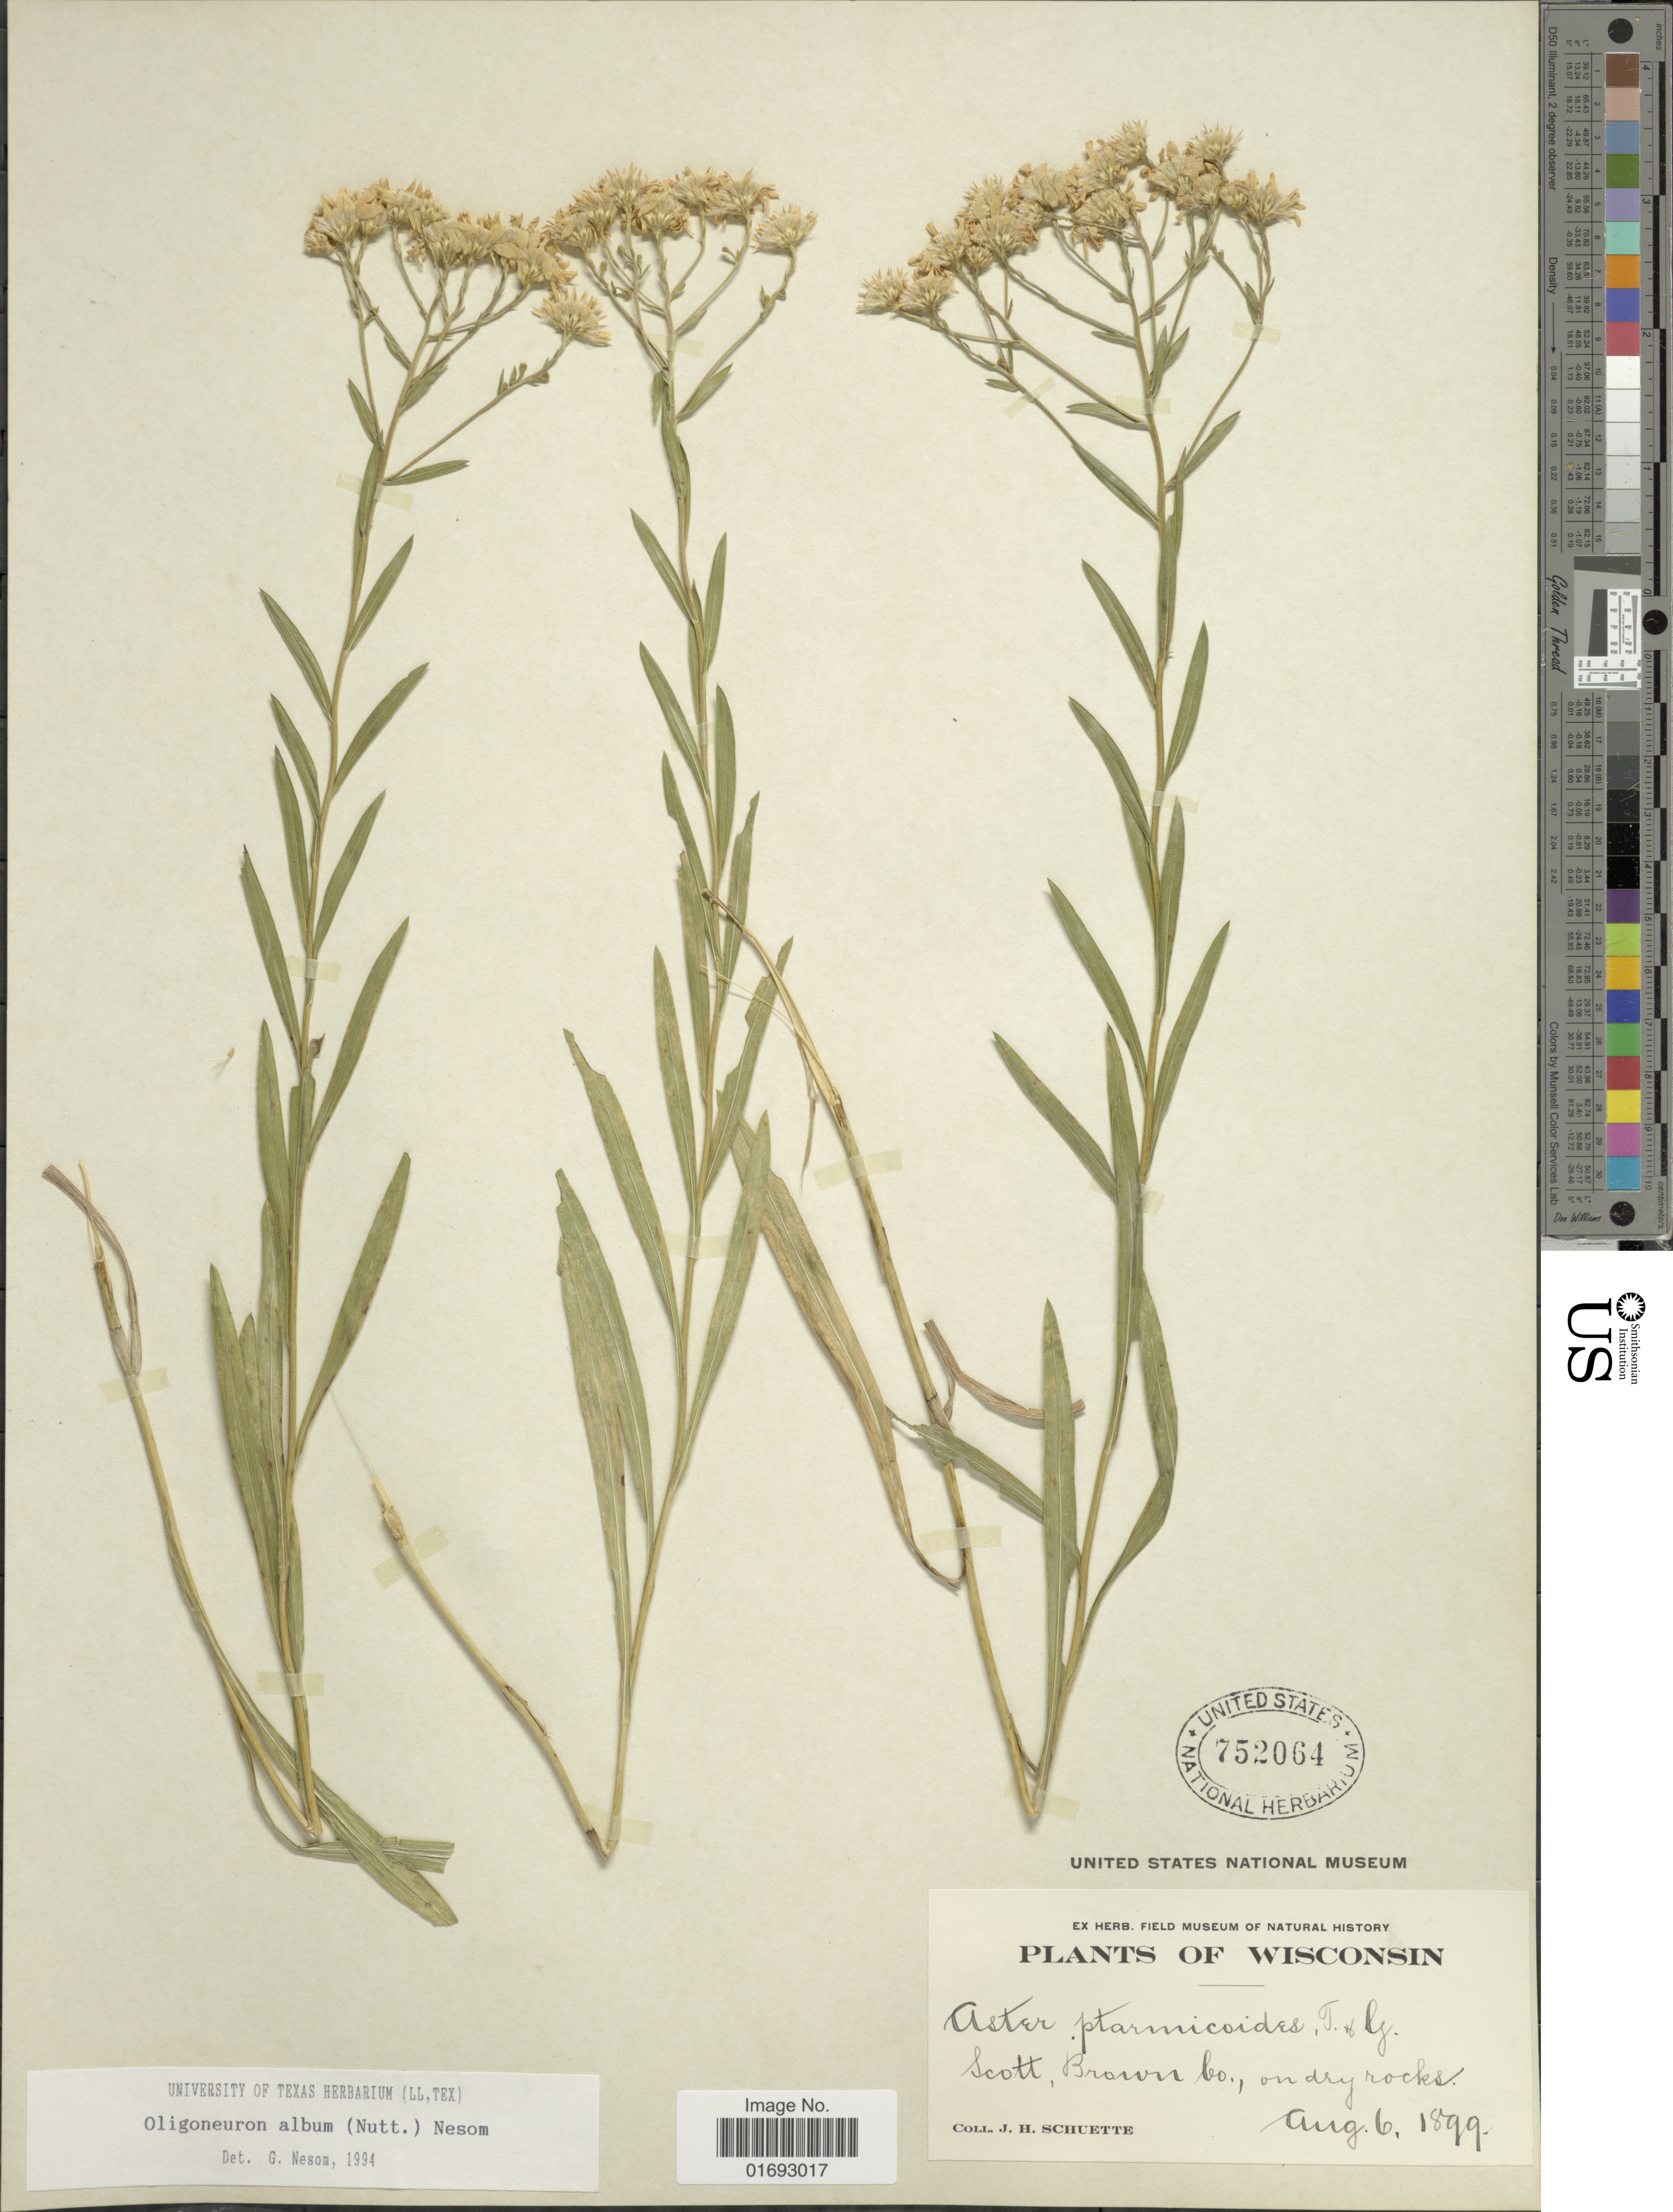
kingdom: Plantae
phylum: Tracheophyta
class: Magnoliopsida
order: Asterales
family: Asteraceae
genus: Oligoneuron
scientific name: Oligoneuron album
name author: (Nutt.) G.L. Nesom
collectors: J. H. Schuette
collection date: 1899-08-06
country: United States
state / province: Wisconsin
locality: Scott, Brown Co., on dry rocks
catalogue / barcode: US 752064